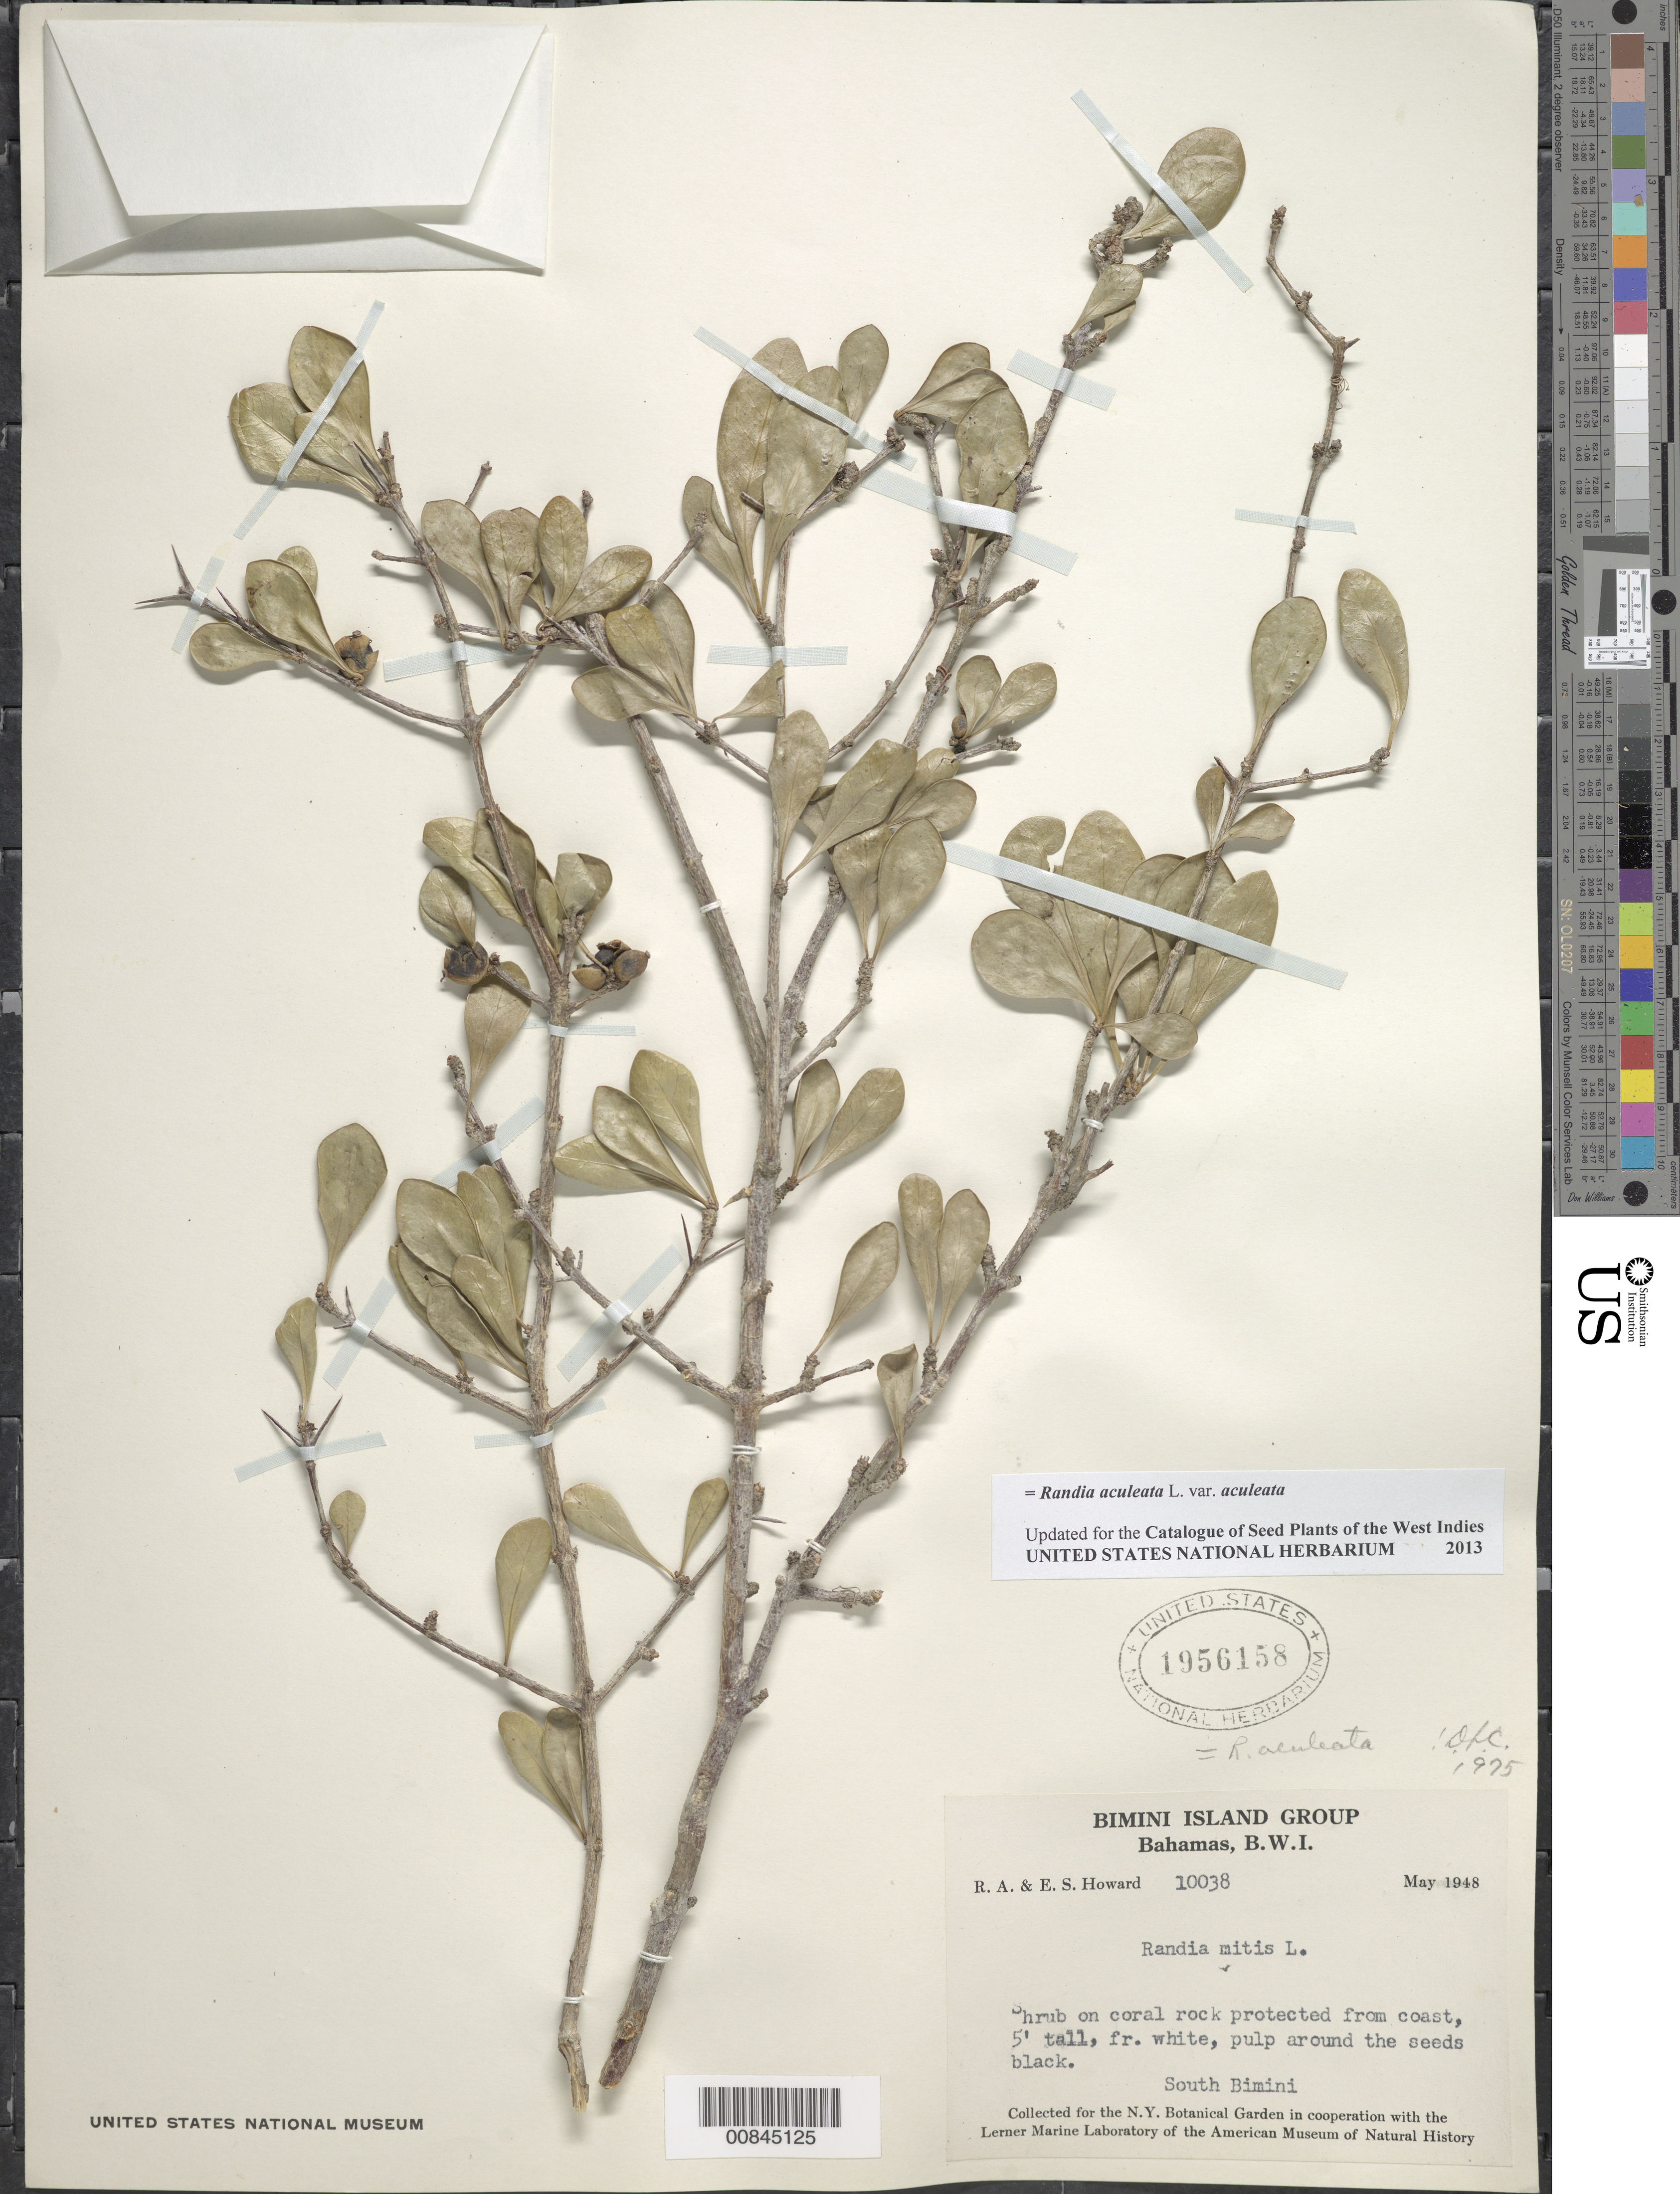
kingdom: Plantae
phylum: Tracheophyta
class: Magnoliopsida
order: Gentianales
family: Rubiaceae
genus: Randia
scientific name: Randia aculeata var. aculeata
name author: L.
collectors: R. A. Howard & E. S. Howard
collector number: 10038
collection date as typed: May 1948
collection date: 1948-05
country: Bahamas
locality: South Bimini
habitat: On coral rock protected from coast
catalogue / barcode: US 1956158